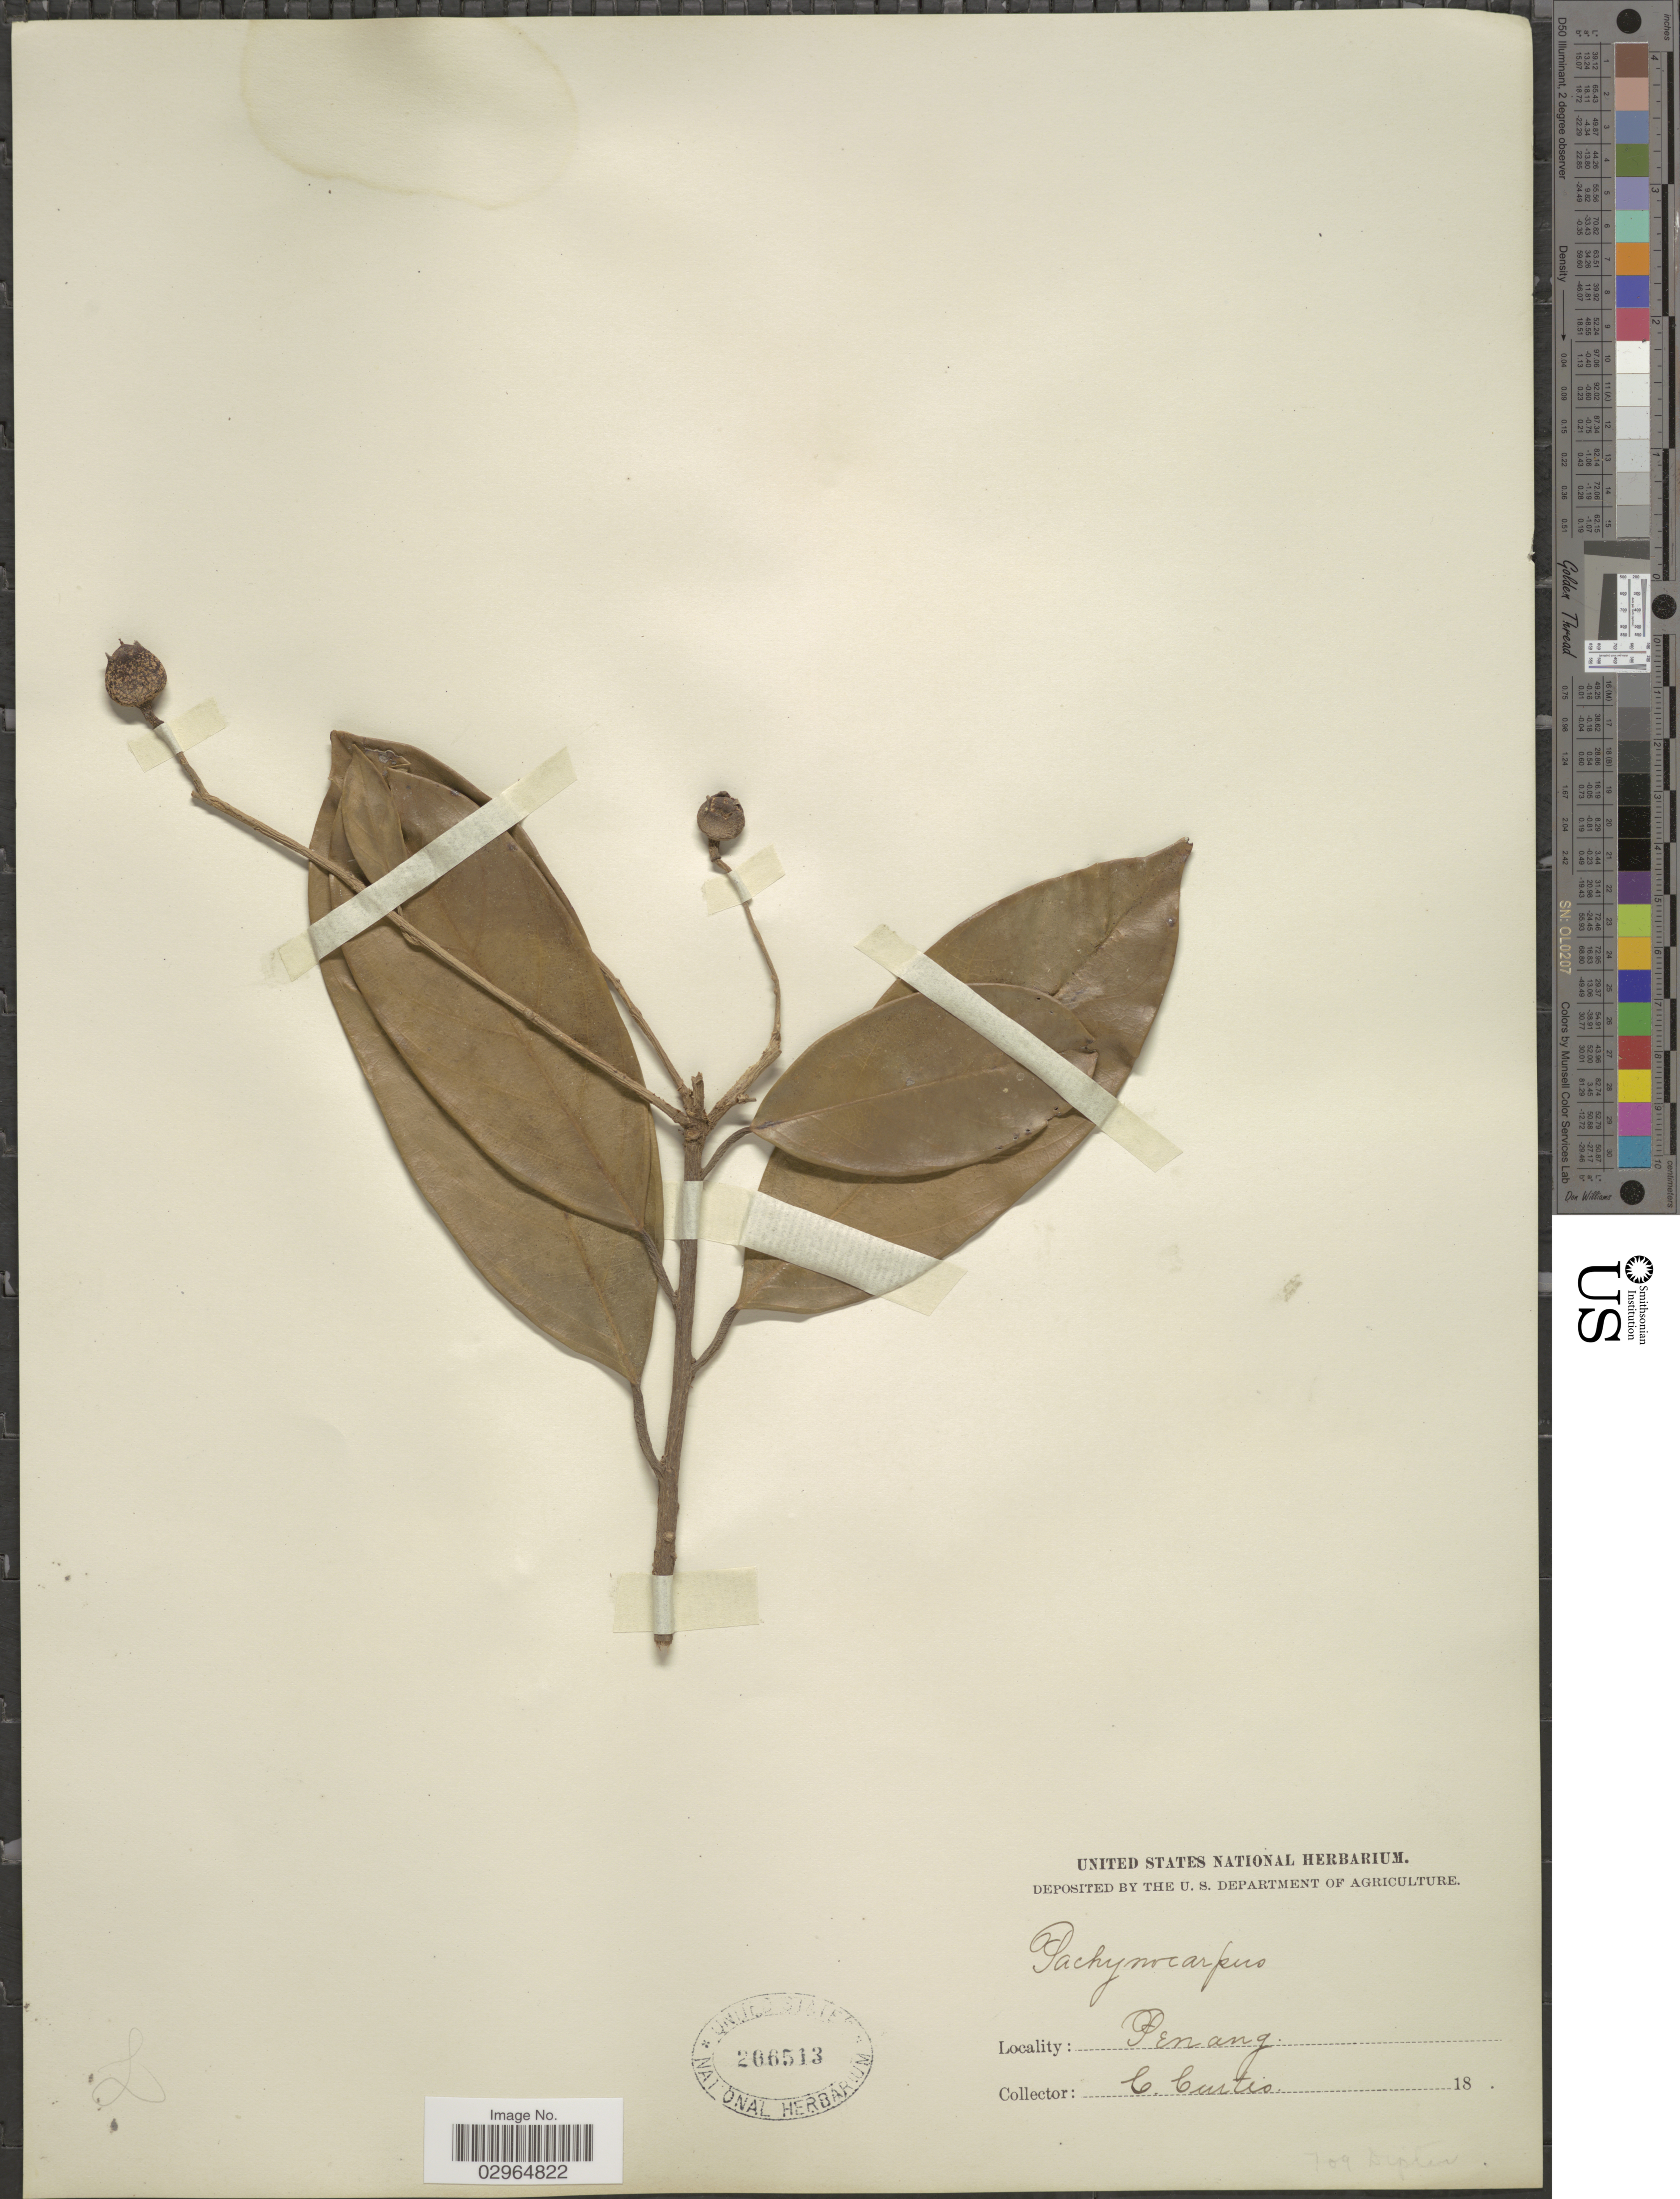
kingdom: Plantae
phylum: Tracheophyta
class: Magnoliopsida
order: Malvales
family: Dipterocarpaceae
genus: Vatica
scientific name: Vatica sp.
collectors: C. Curtis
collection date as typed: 18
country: Malaysia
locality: Penang.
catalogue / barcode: US 266513